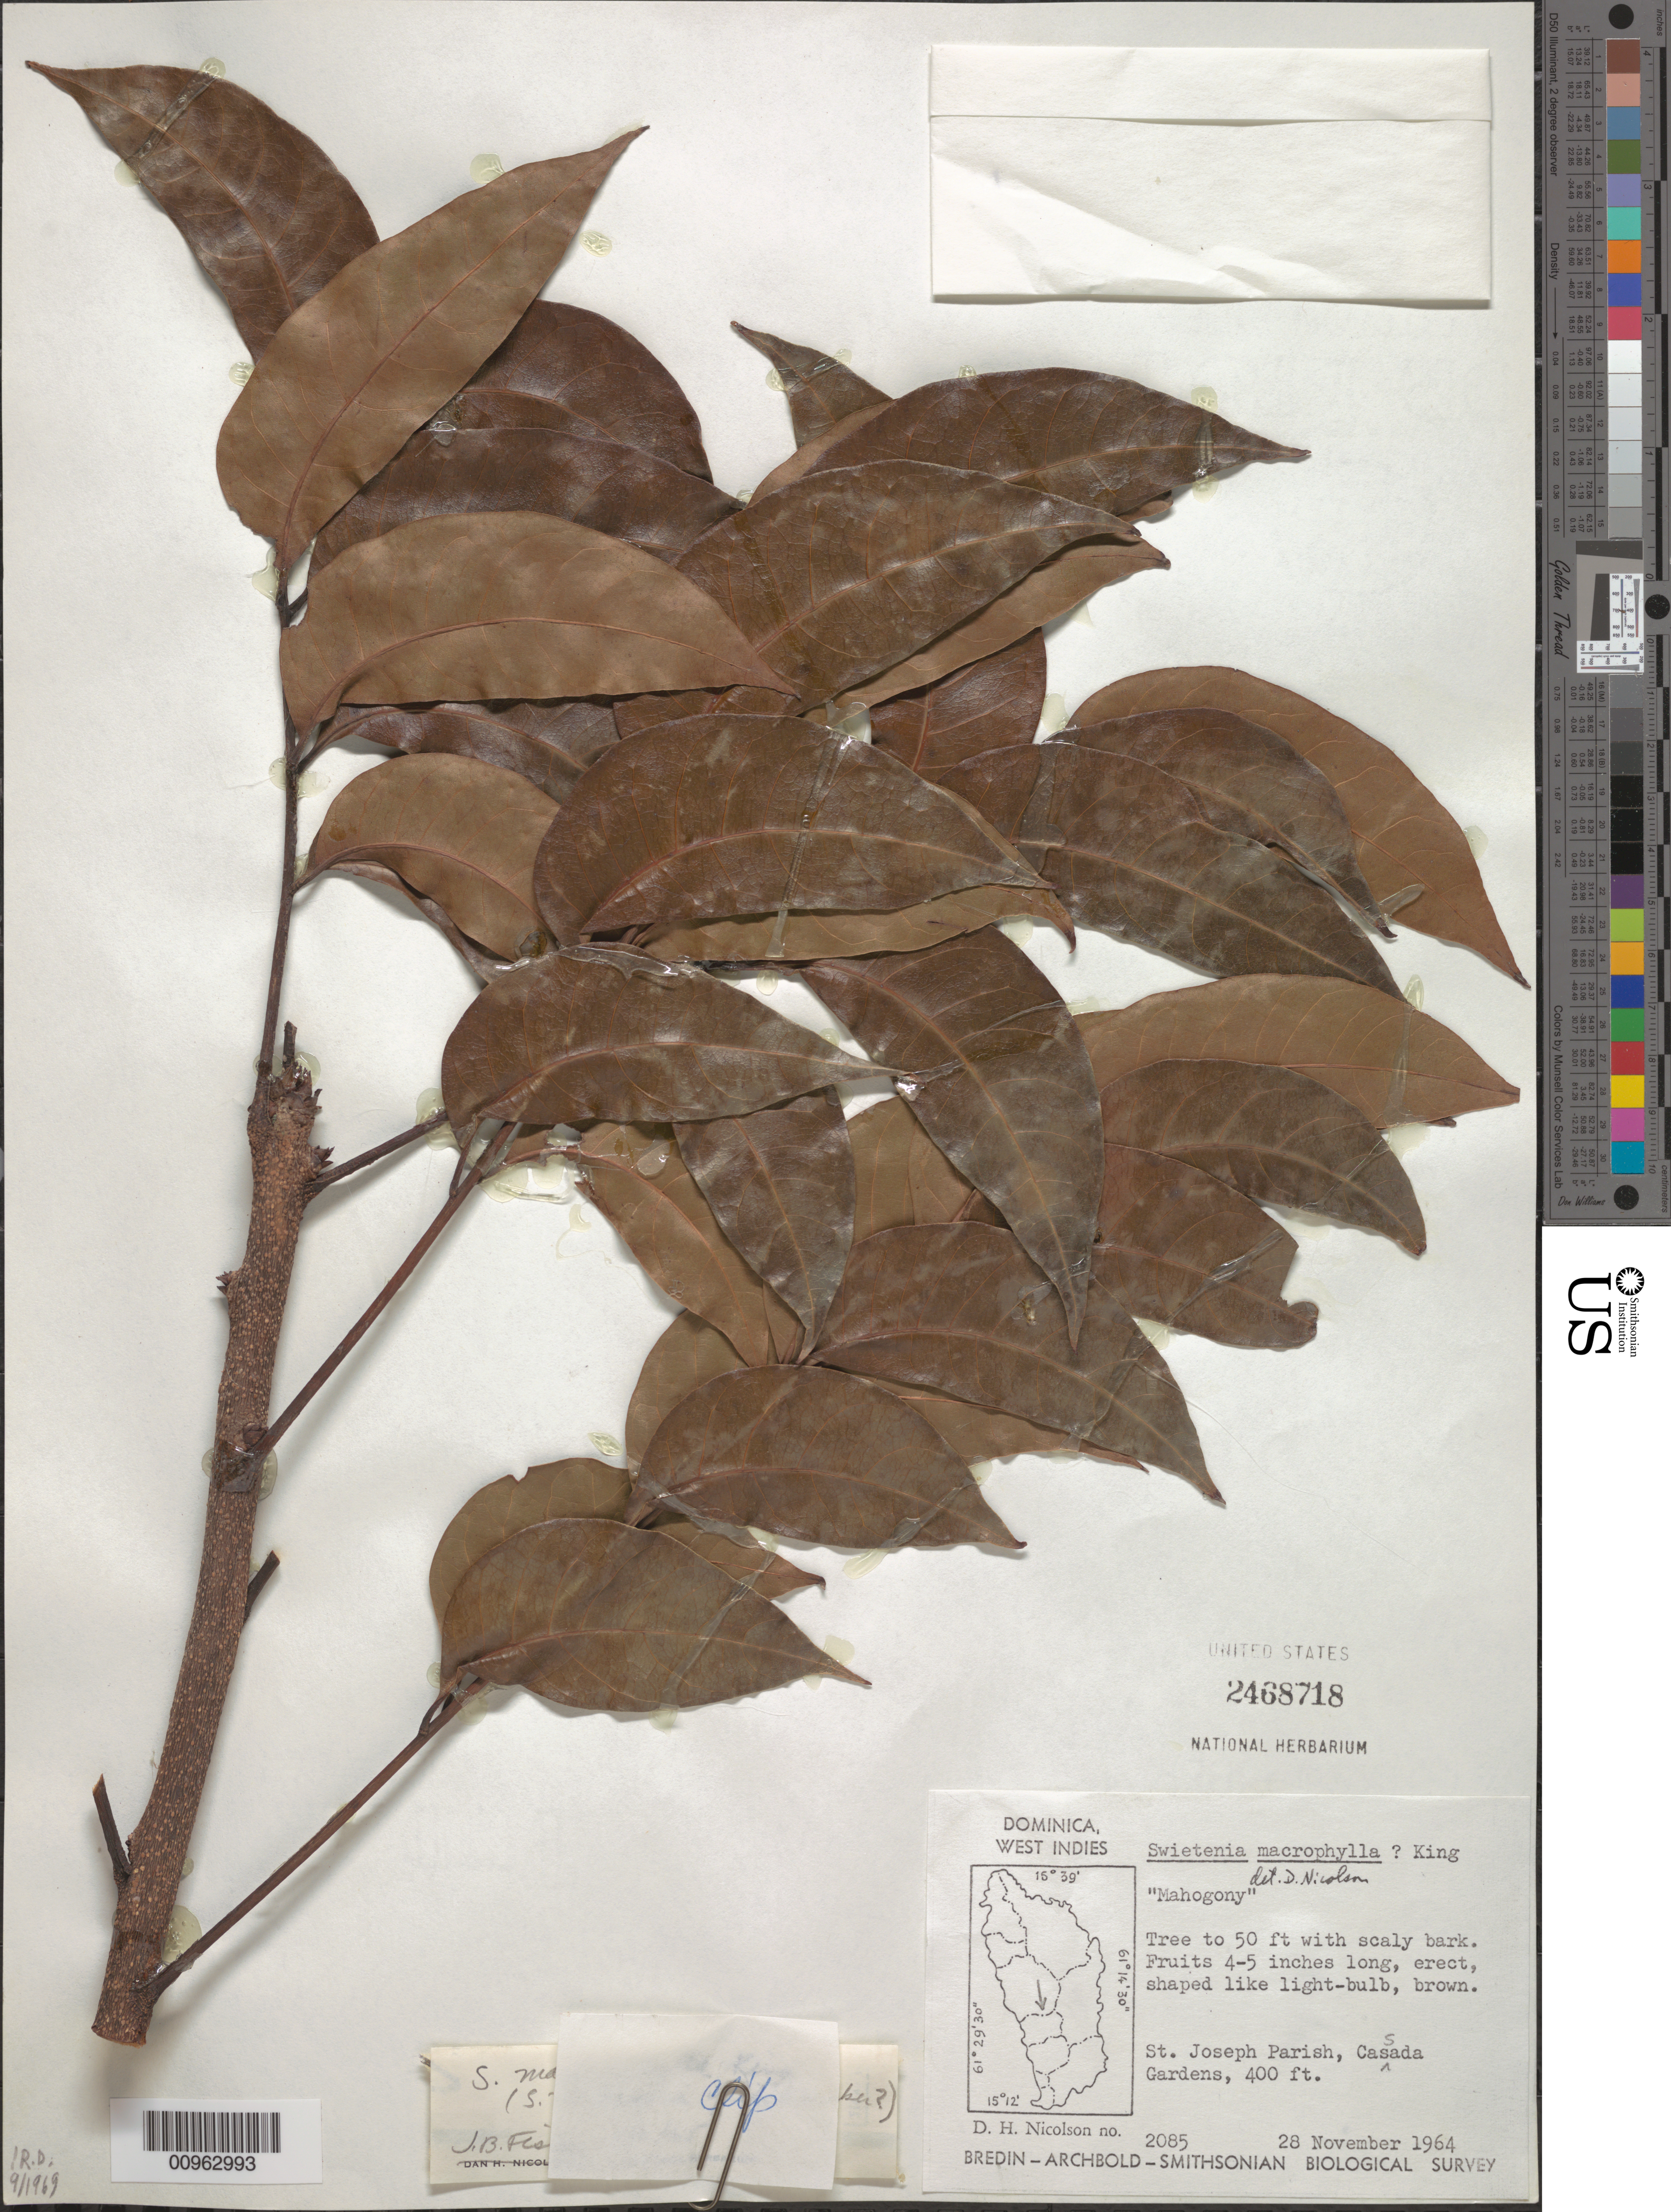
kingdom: Plantae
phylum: Tracheophyta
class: Magnoliopsida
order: Sapindales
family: Meliaceae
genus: Swietenia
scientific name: Swietenia macrophylla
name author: King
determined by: Nicolson, Dan H.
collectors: D. H. Nicolson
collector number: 2085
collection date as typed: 28 Nov 1964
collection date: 1964-11-28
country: Dominica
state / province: St. Joseph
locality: Cassada Gardens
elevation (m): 122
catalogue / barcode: US 2468718